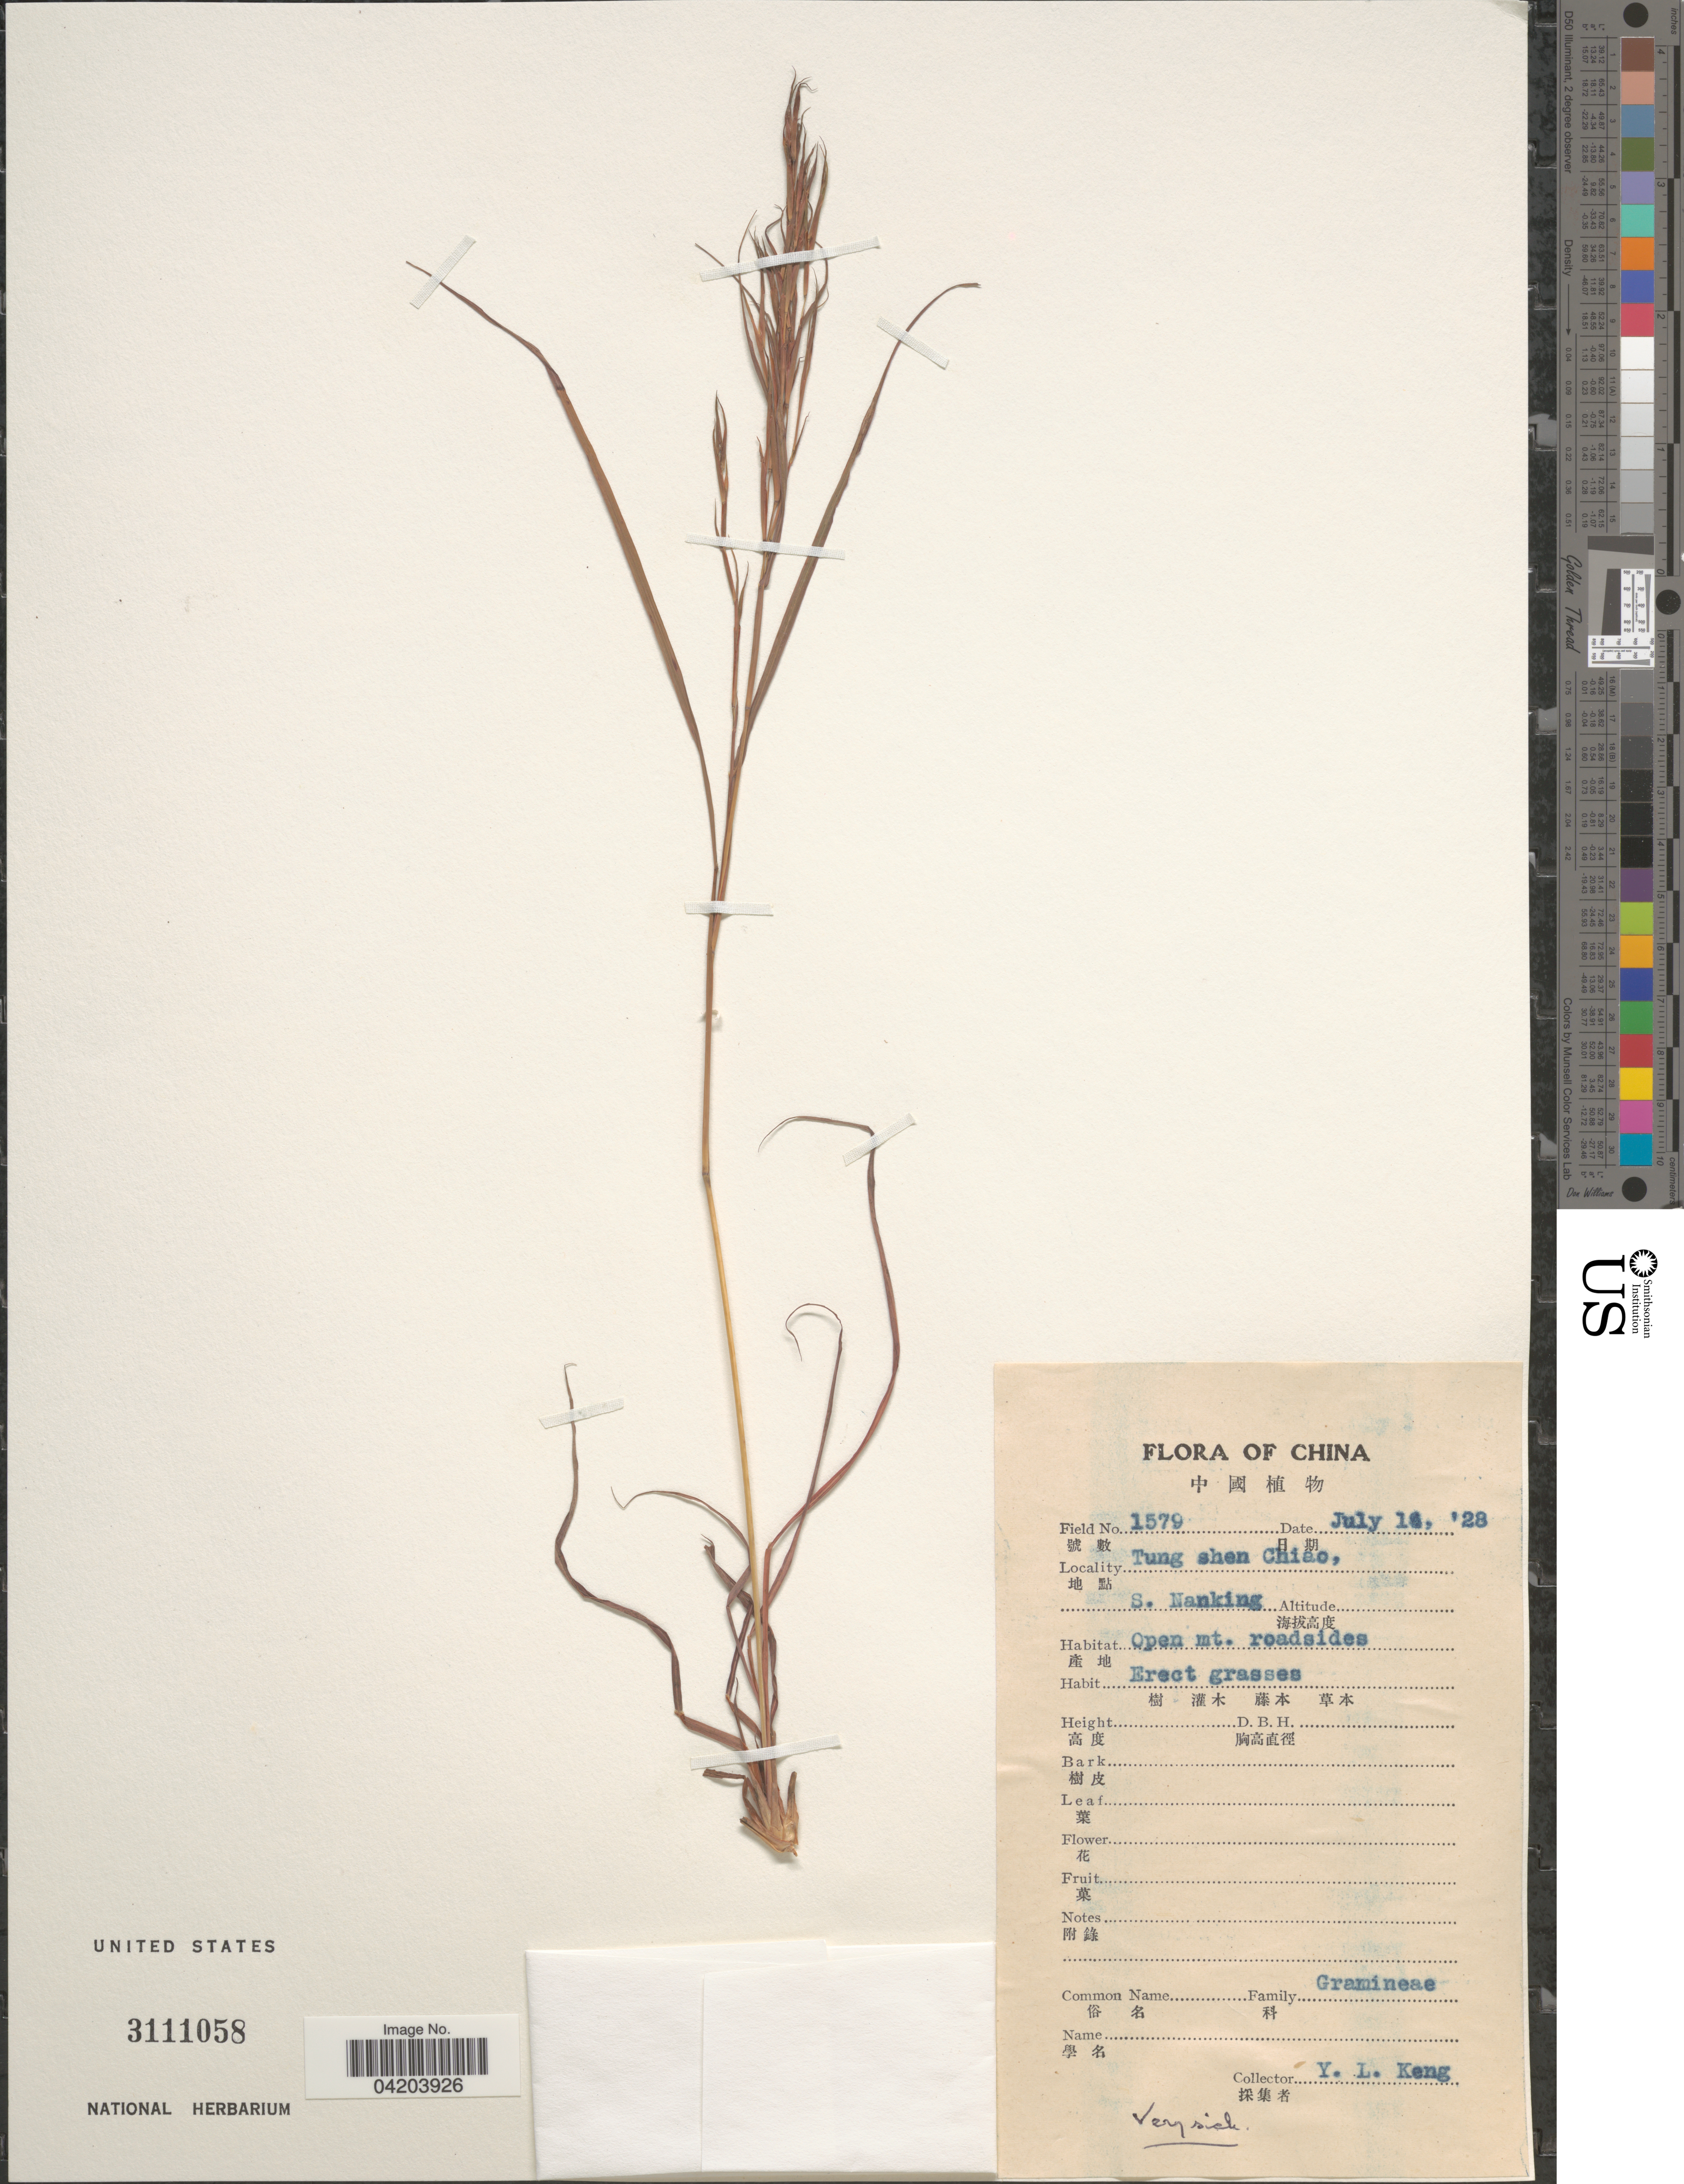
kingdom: Plantae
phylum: Tracheophyta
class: Liliopsida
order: Poales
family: Poaceae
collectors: Y. L. Keng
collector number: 1579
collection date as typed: Transcribed d/m/y: 16/7/28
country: China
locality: Tung shen Chiao, S. Nanking. Open mt. roadsides.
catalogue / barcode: US 3111058